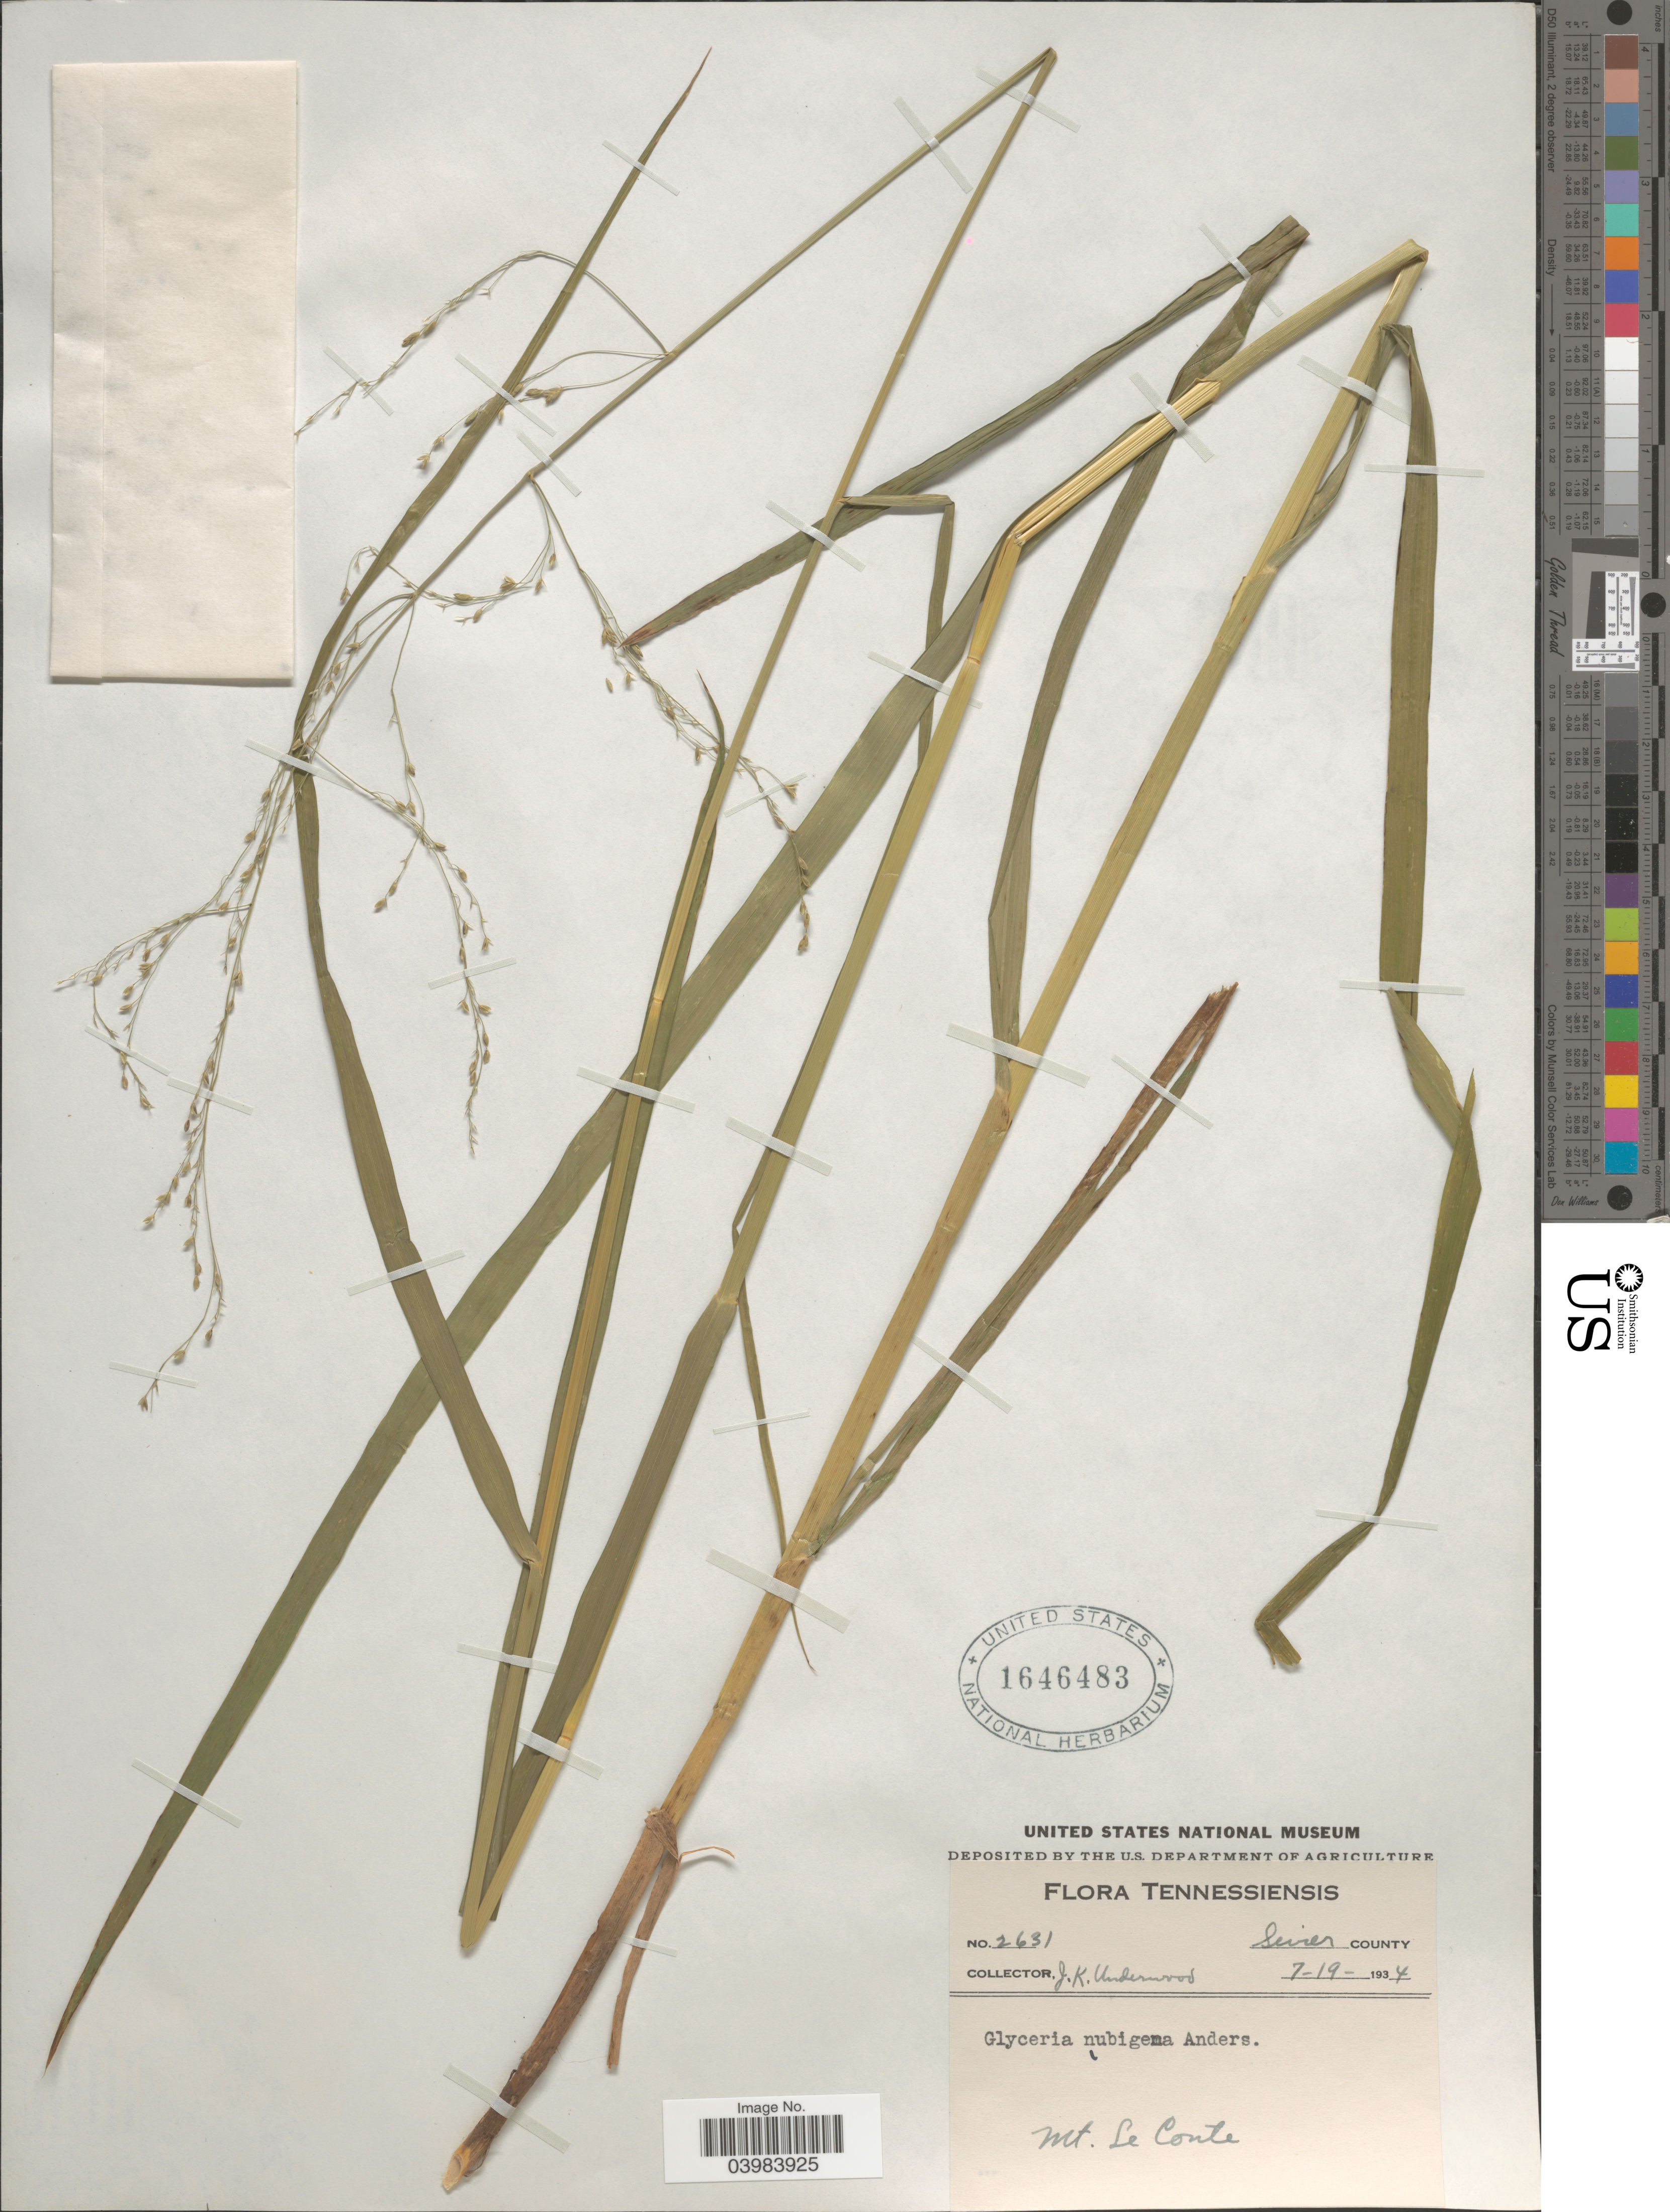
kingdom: Plantae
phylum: Tracheophyta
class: Liliopsida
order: Poales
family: Poaceae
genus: Glyceria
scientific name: Glyceria nubigena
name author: W.A. Anderson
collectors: J. K. Underwood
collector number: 2631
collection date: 1934-07-19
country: United States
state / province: Tennessee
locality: Sevier County. Mt. Le Conte.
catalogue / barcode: US 1646483